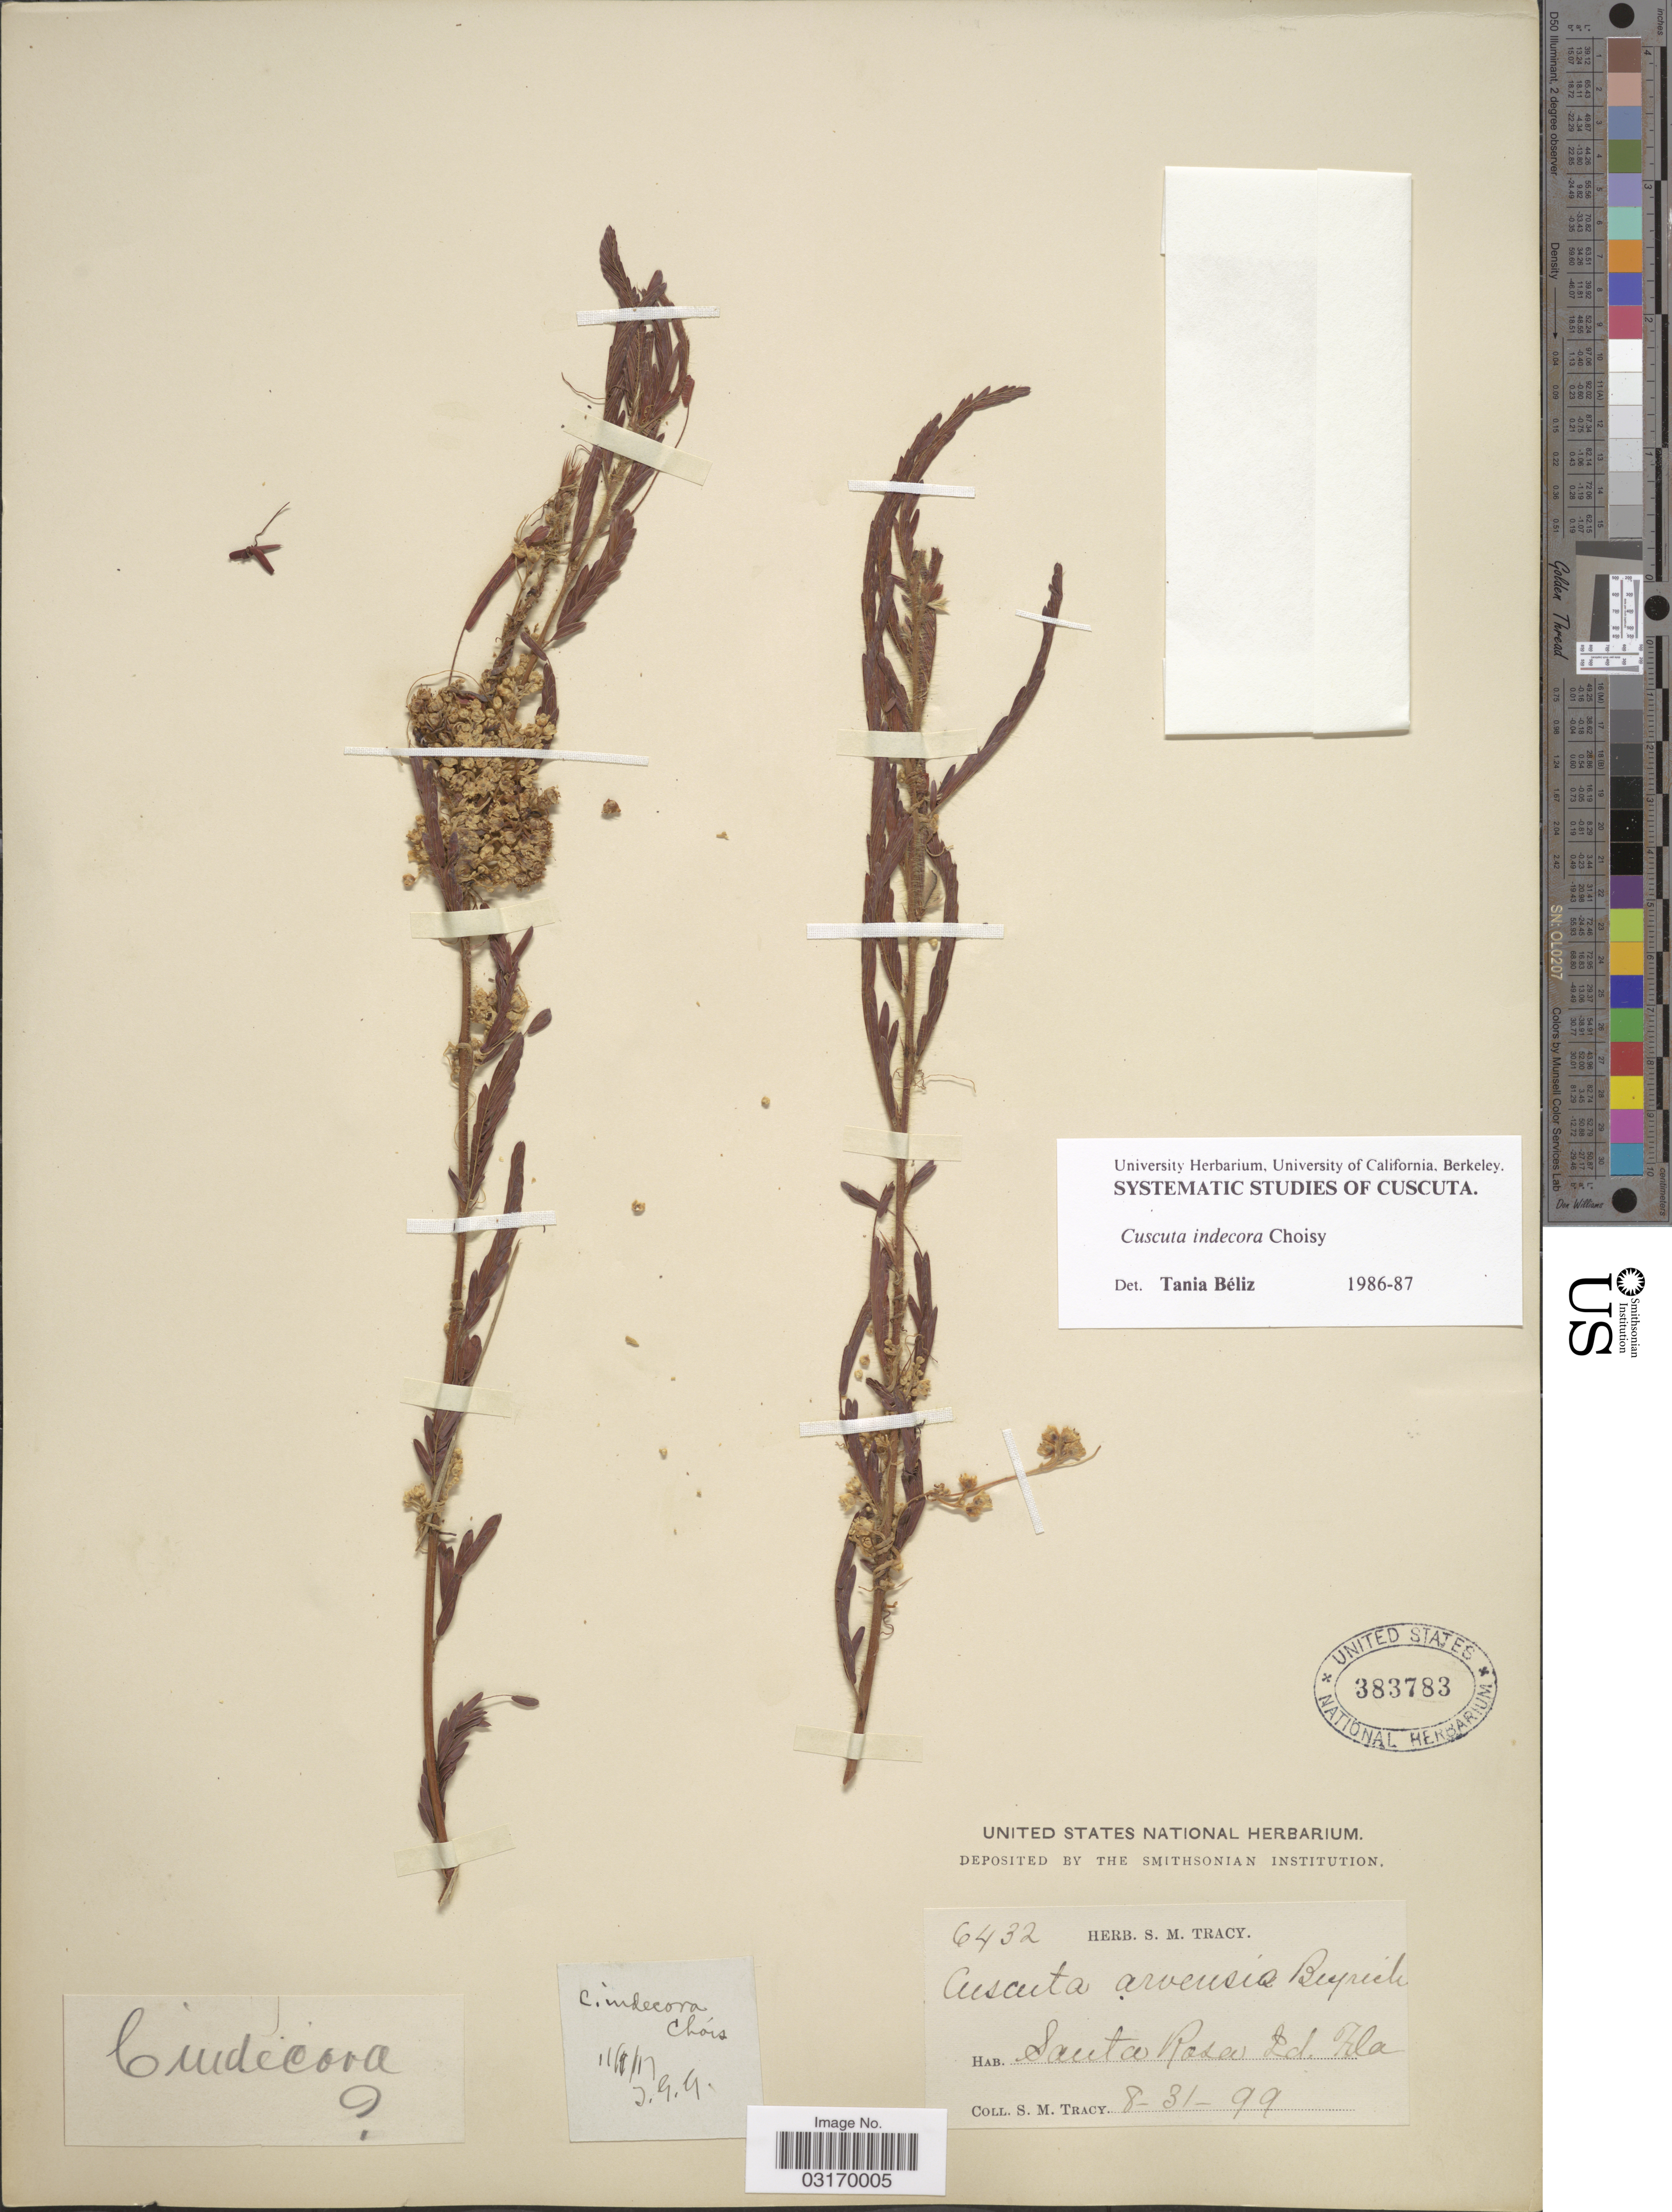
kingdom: Plantae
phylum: Tracheophyta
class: Magnoliopsida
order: Solanales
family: Convolvulaceae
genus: Cuscuta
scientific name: Cuscuta indecora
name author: Choisy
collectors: S. M. Tracy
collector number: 6432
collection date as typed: Transcribed d/m/y: 31/8/99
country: United States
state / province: Florida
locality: Santa Rosa Id.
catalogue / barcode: US 383783